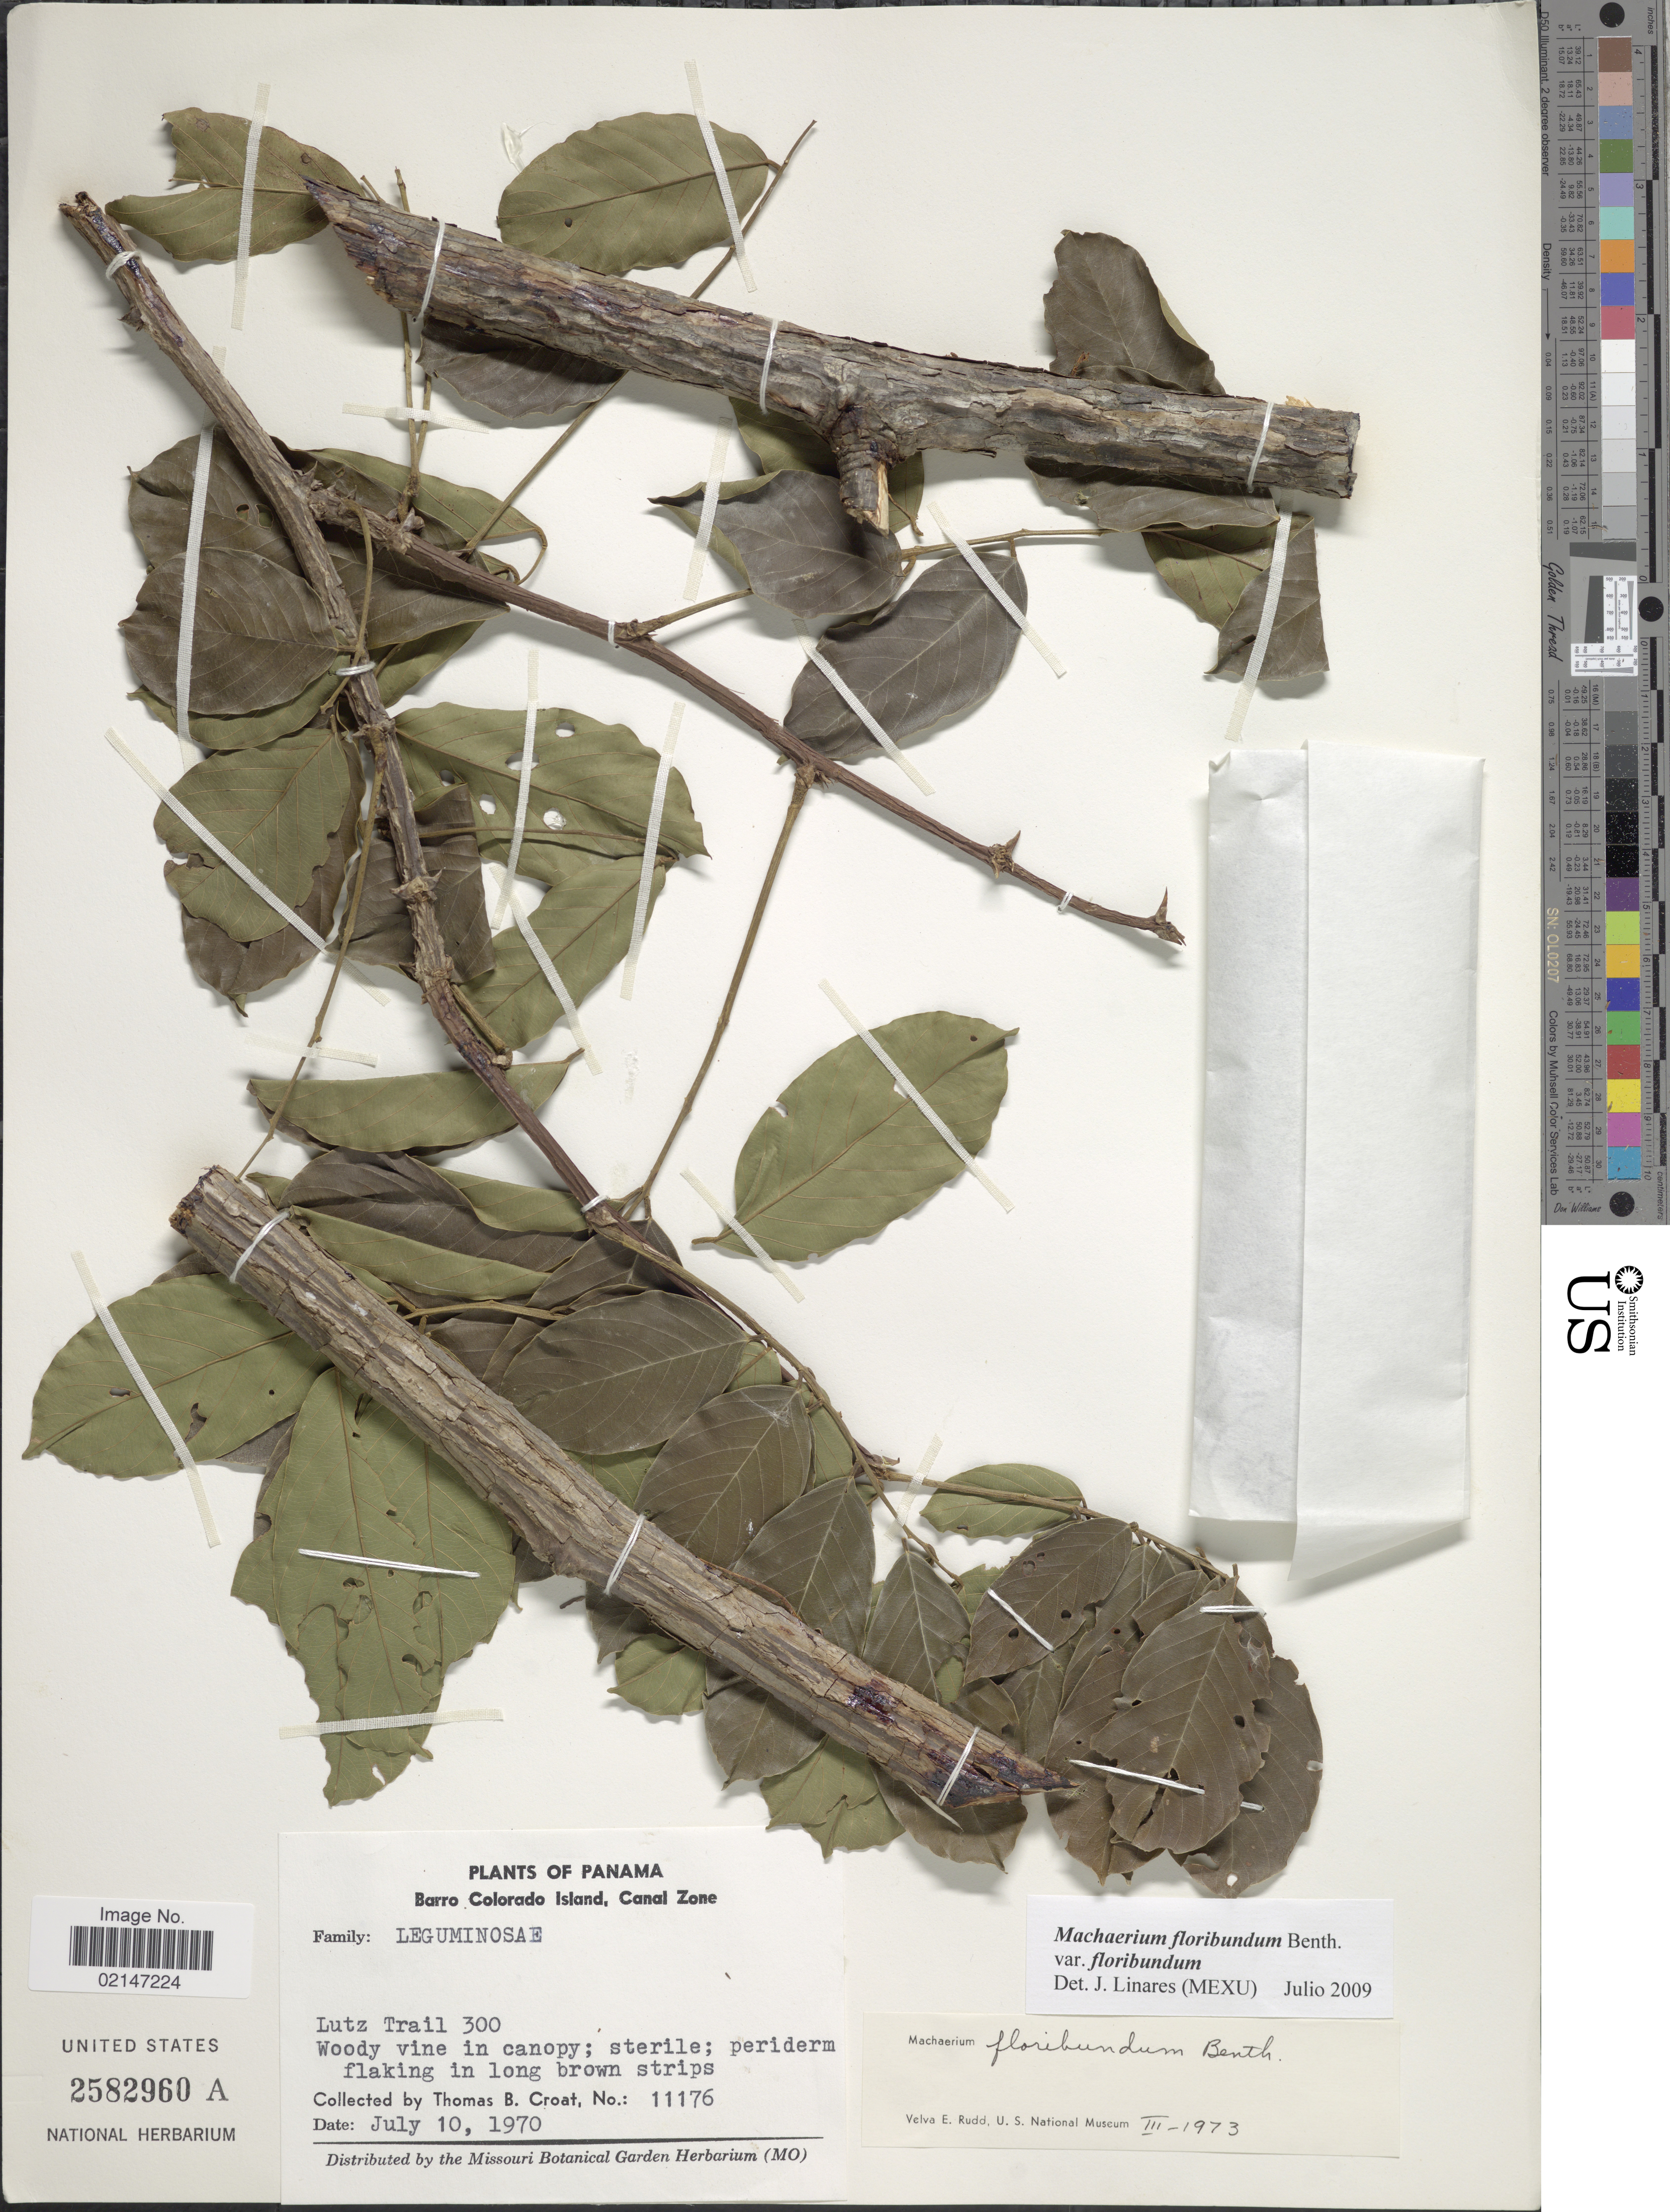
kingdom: Plantae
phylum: Tracheophyta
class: Magnoliopsida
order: Fabales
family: Fabaceae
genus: Machaerium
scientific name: Machaerium floribundum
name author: Benth.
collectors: T. B. Croat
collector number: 11176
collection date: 1970-07-10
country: Panama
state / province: Panamá Oeste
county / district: Canal Zone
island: Barro Colorado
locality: Barro Colorado Island, Canal Zone, Lutz TRail 300, Woody vine in caopy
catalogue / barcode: US 2582960A